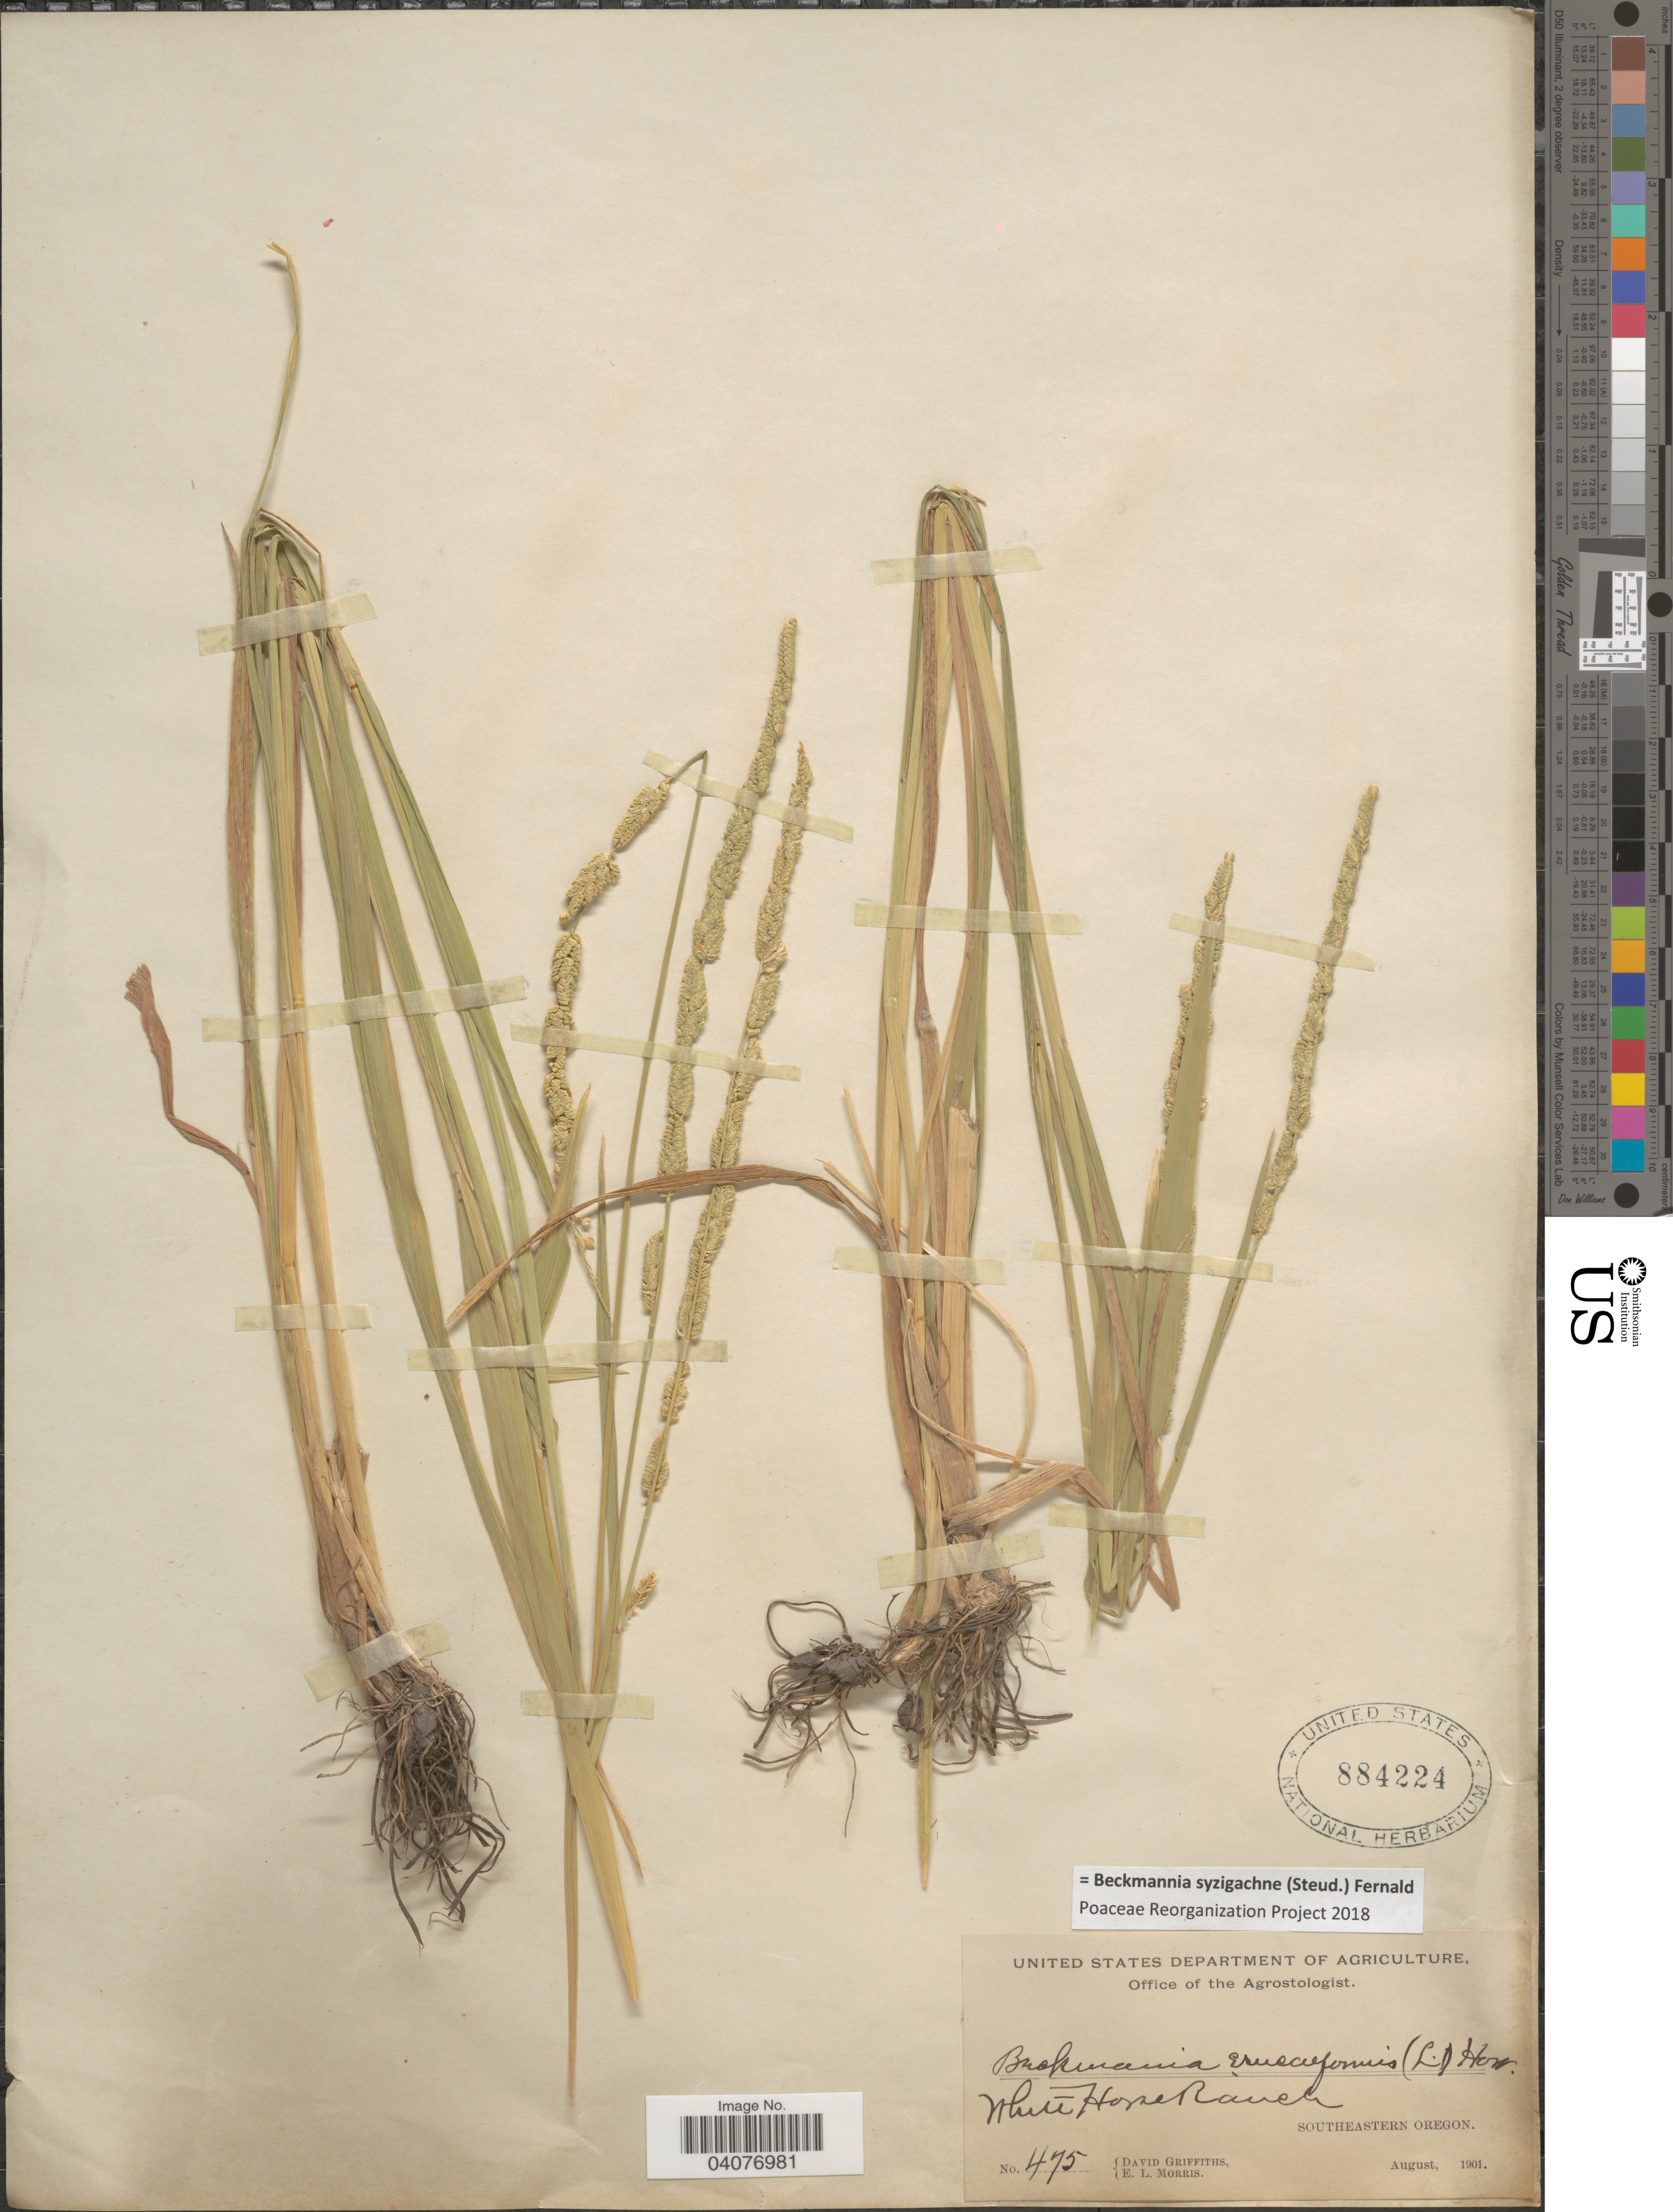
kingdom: Plantae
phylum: Tracheophyta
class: Liliopsida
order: Poales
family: Poaceae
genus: Beckmannia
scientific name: Beckmannia syzigachne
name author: (Steud.) Fernald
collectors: D. Griffiths & E. Morris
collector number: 475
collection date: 1901-08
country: United States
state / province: Oregon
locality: White Horse Ranch. Southeastern Oregon.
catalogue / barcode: US 884224